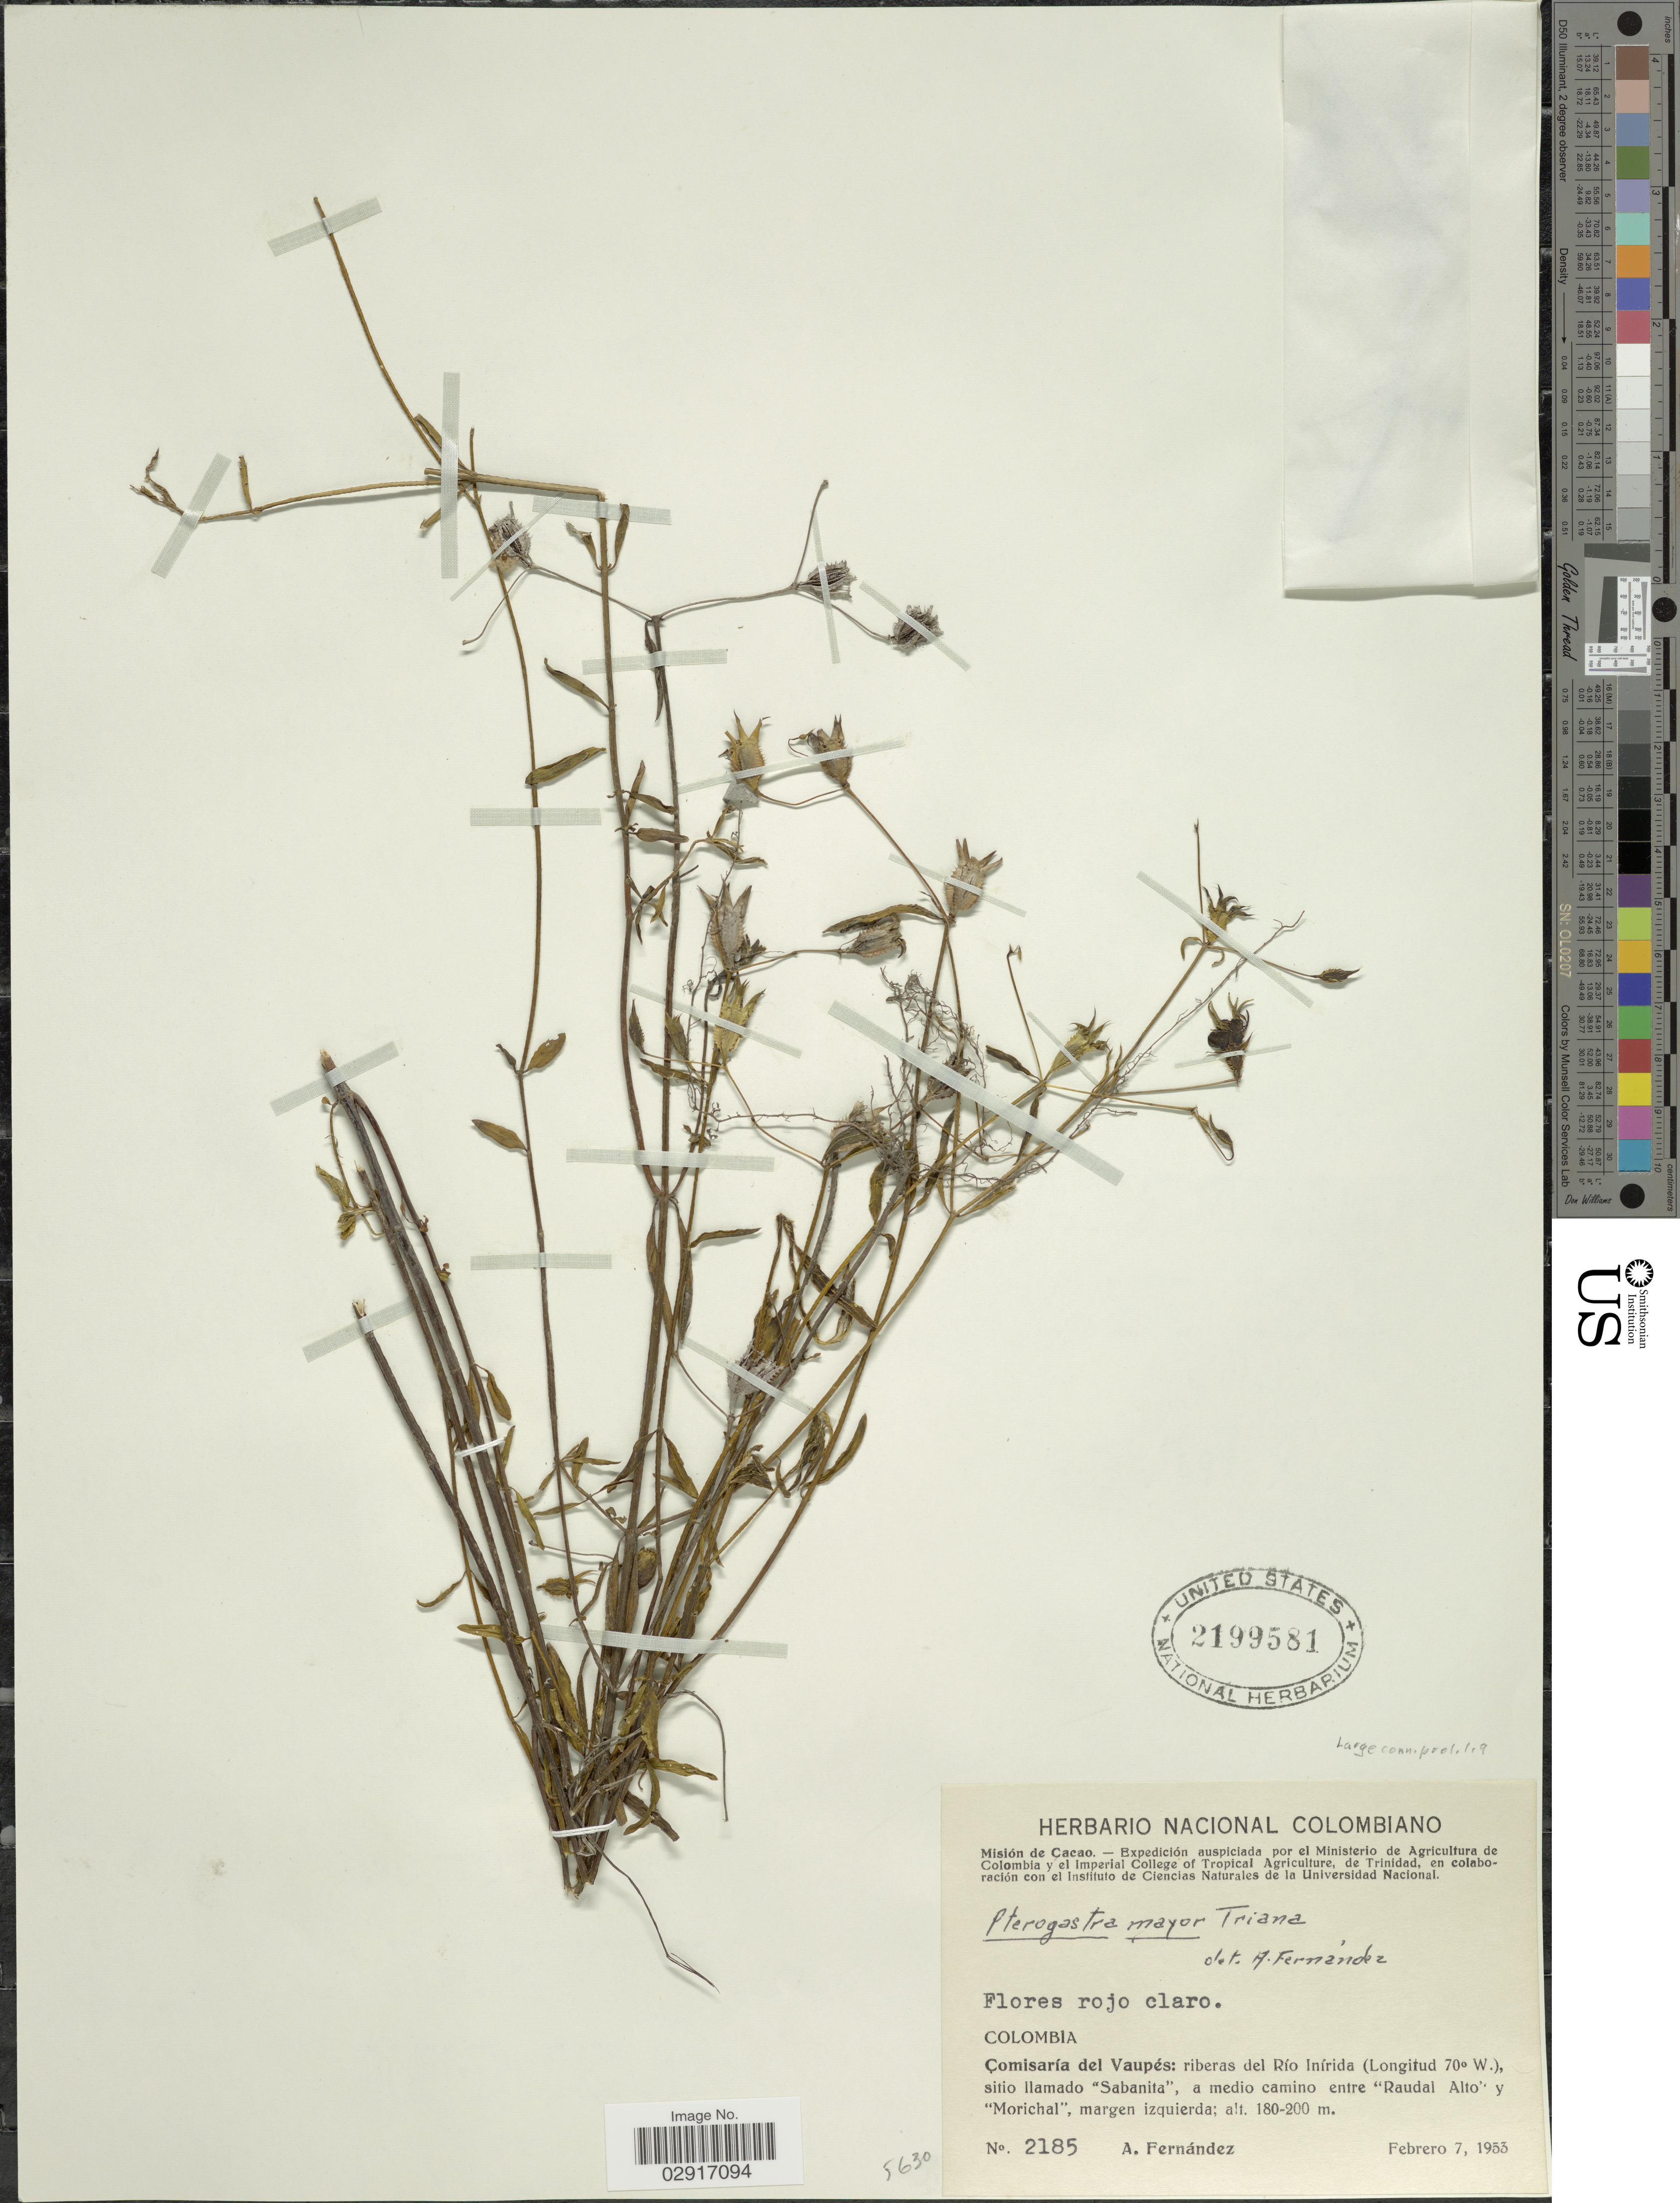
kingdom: Plantae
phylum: Tracheophyta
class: Magnoliopsida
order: Myrtales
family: Melastomataceae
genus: Pterogastra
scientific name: Pterogastra divaricata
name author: (Bonpl.) Naudin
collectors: A. Fernández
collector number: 2185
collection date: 1953-02-07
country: Colombia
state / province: Vaupés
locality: Comisaría del Vaupés: riberas del Río Inírida, sitio llamado "Sabanita", a medio camino entre "Raudal Alto" y "Morichal", margen izquierda.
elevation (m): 180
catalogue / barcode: US 2199581